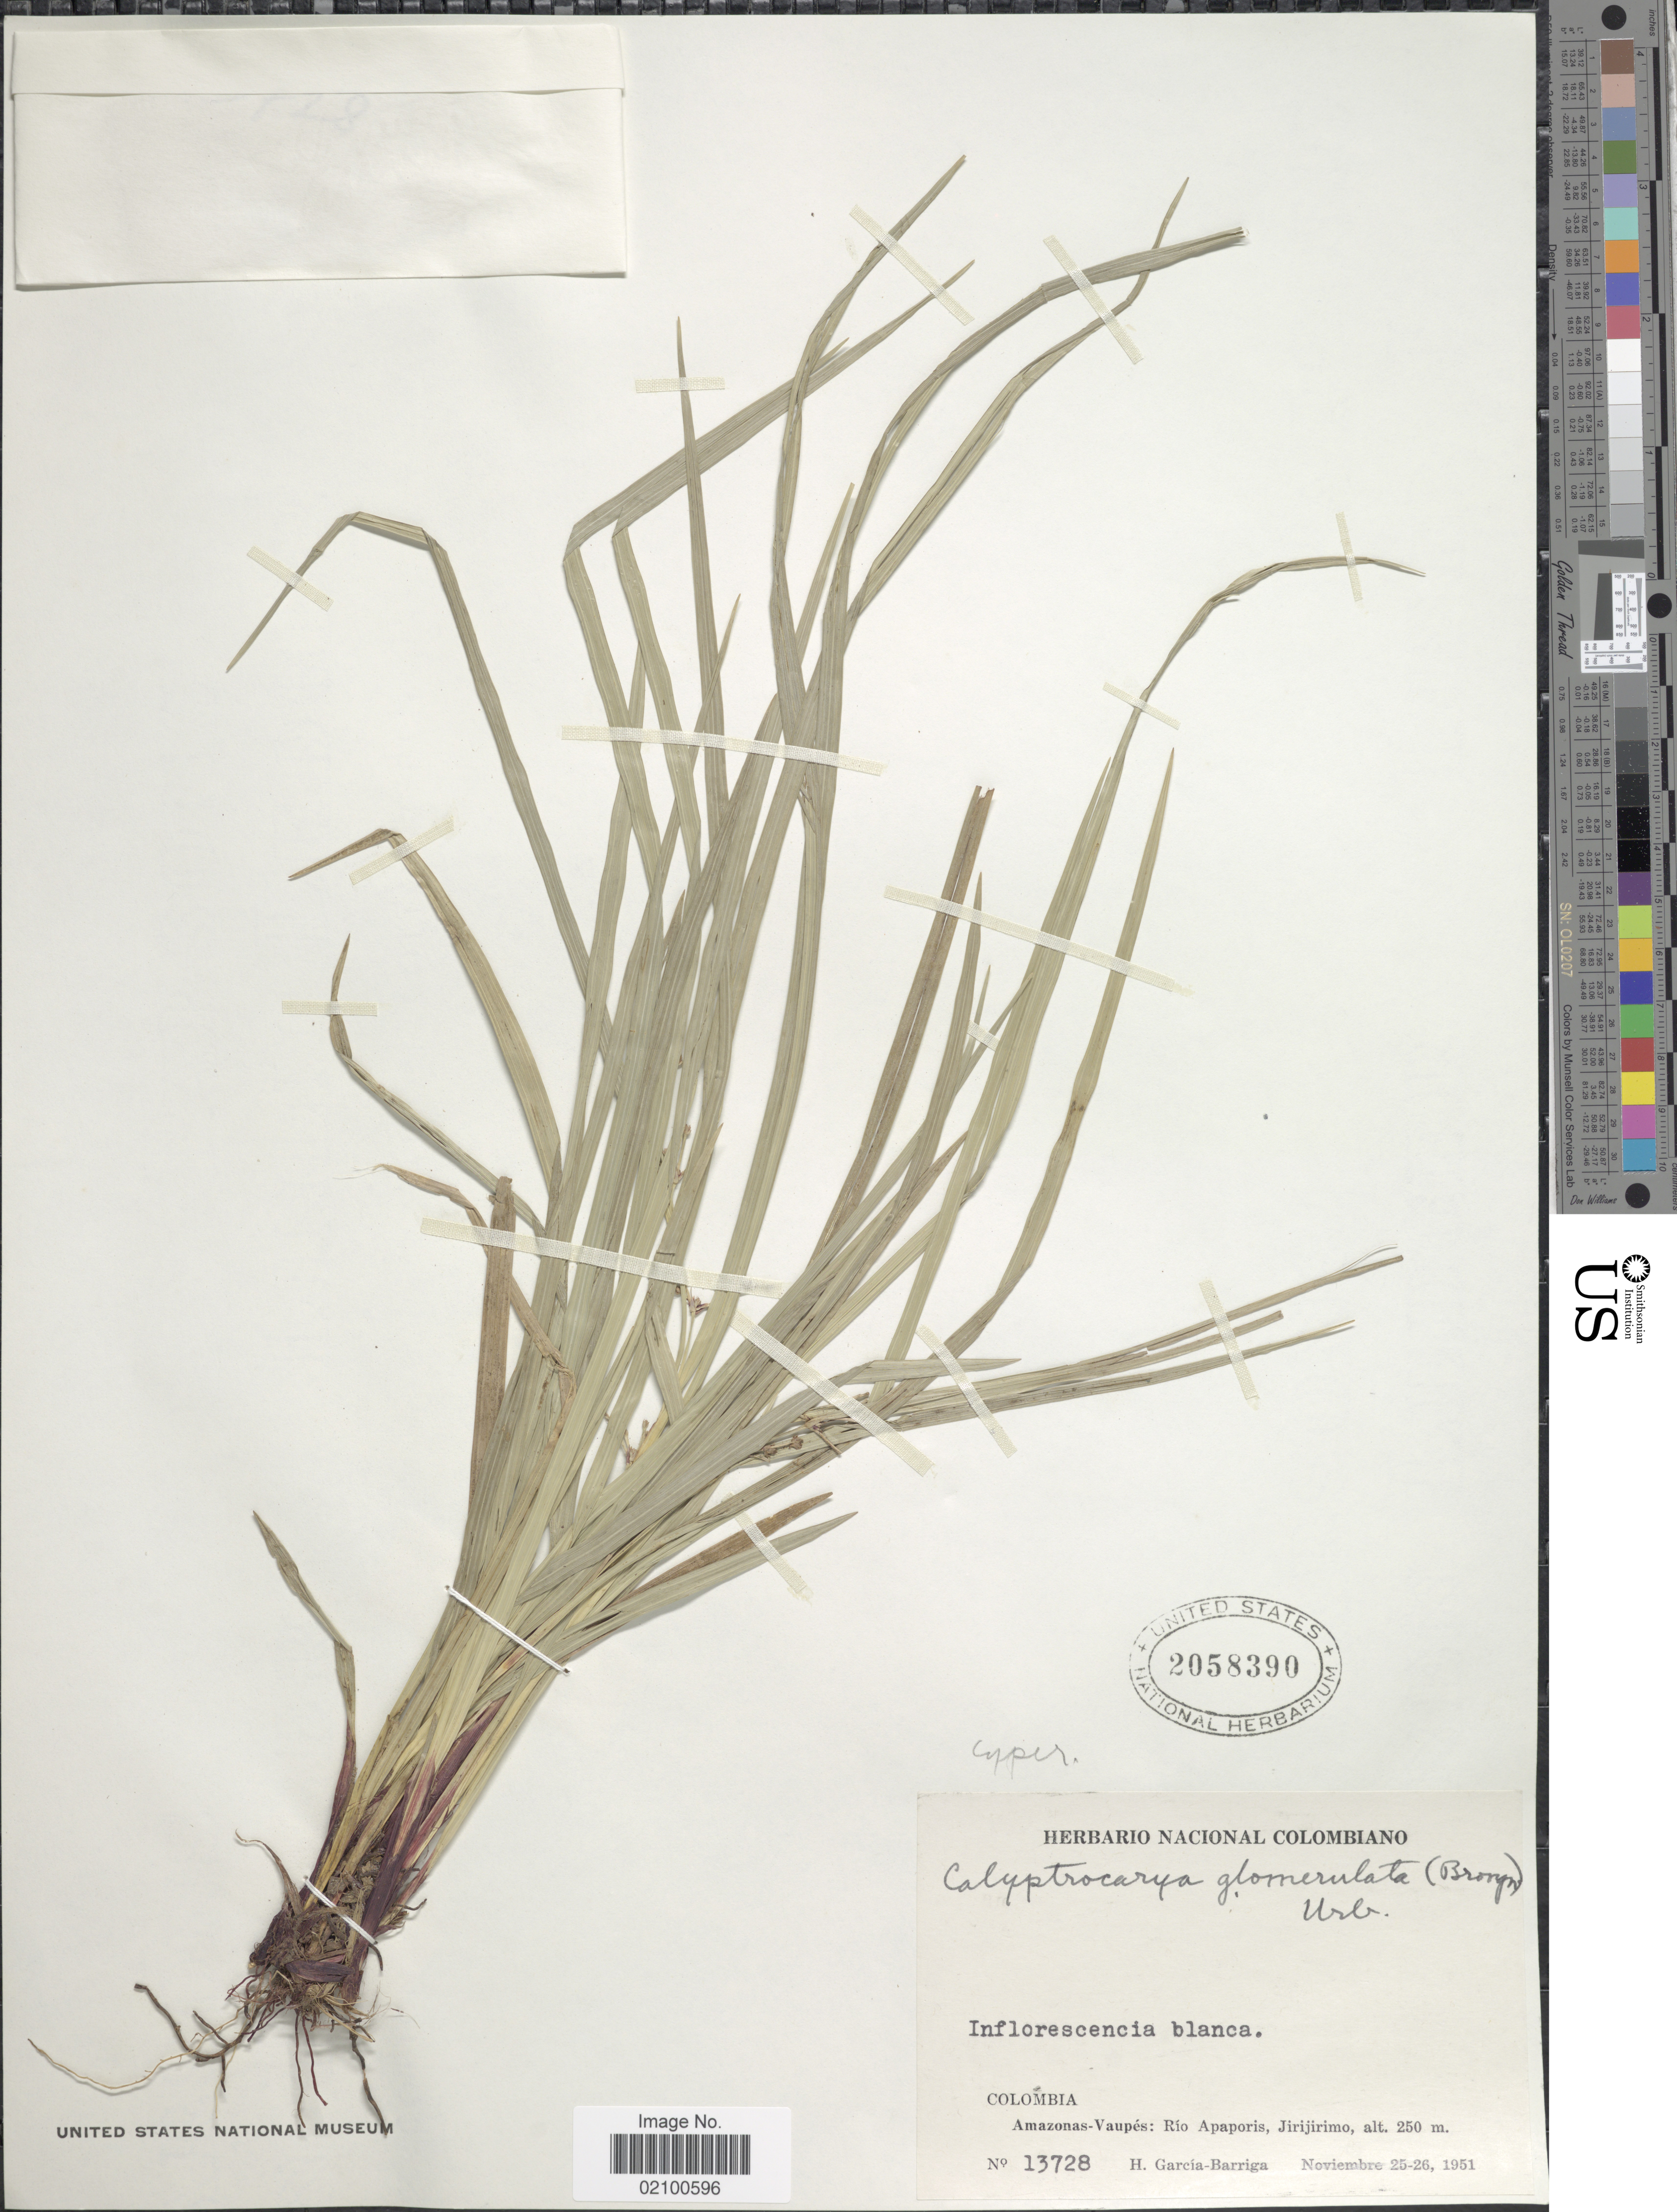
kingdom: Plantae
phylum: Tracheophyta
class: Liliopsida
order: Poales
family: Cyperaceae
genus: Calyptrocarya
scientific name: Calyptrocarya glomerulata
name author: (Brongn.) Urb.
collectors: H. García Barriga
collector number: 13728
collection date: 1951-11-25/1951-11-26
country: Colombia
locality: Amazonas-Vaupes, Rio Apaporis, Jirijirimo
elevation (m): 250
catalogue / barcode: US 2058390